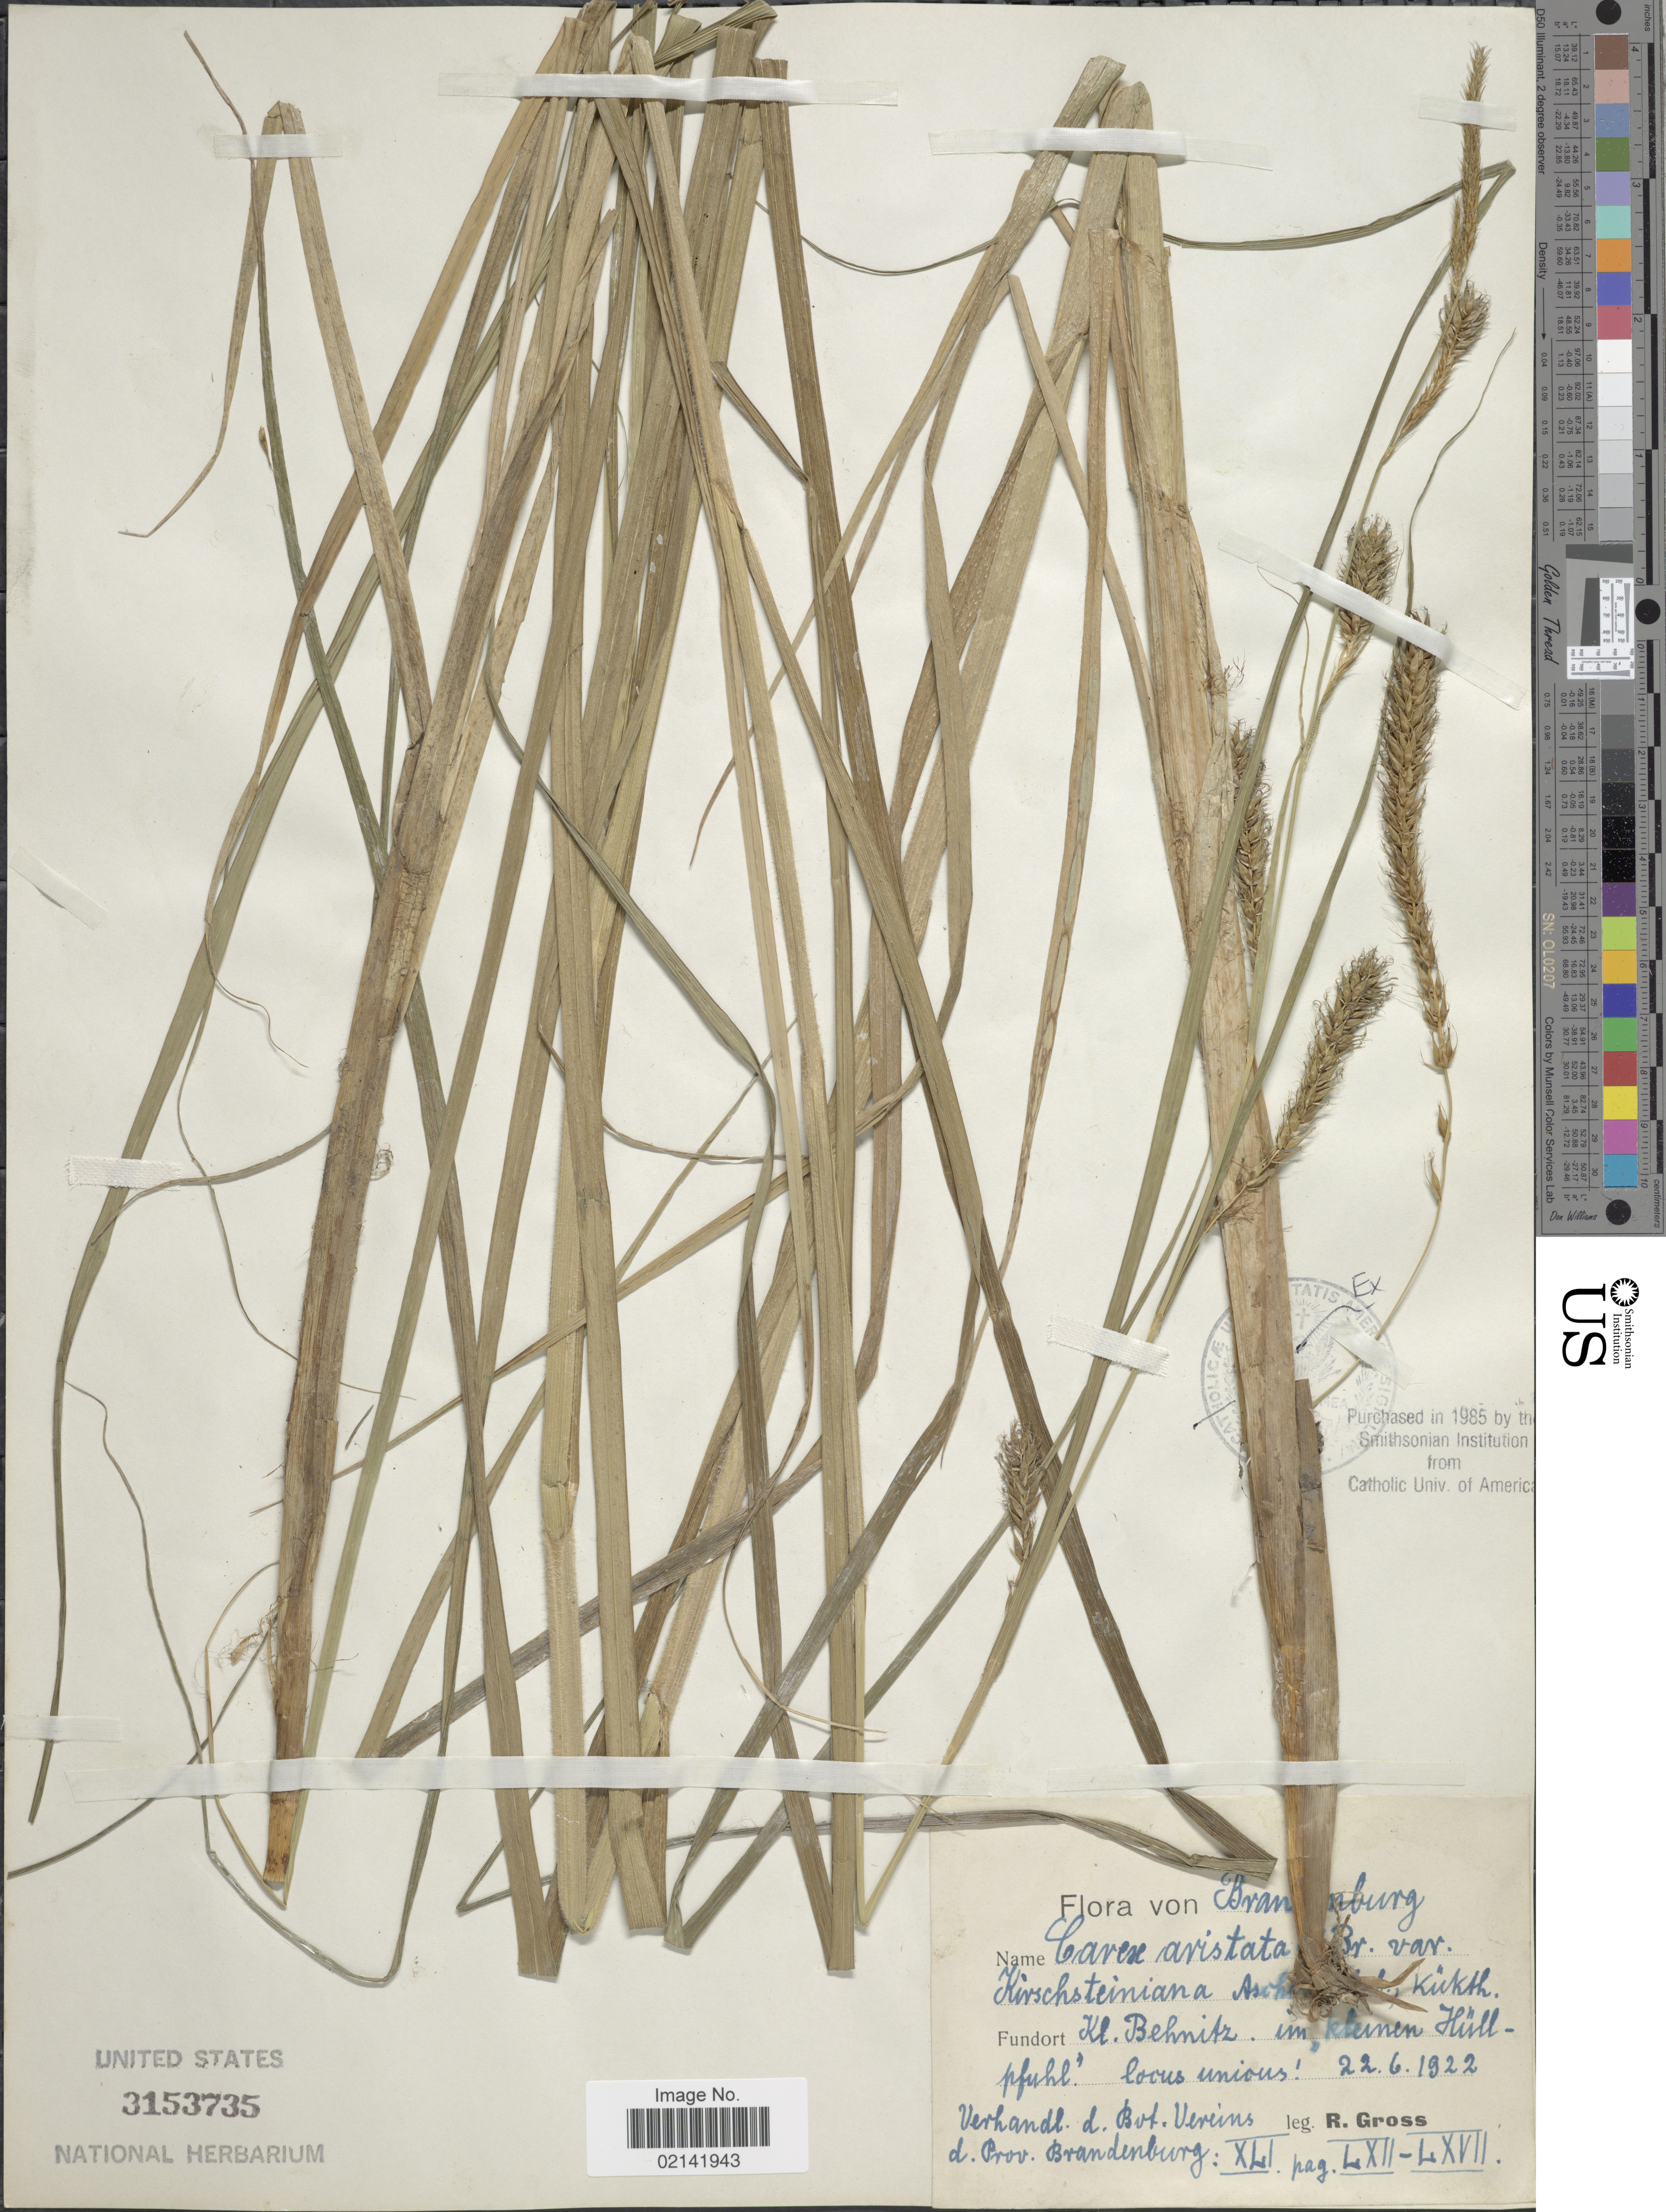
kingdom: Plantae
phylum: Tracheophyta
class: Liliopsida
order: Poales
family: Cyperaceae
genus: Carex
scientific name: Carex atherodes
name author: Spreng.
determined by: Strong, Mark T., (BOT), Smithsonian Institution - National Museum of Natural History (UNITED STATES)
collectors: R. Gross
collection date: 1922-06-22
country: Germany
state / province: Brandenburg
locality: Bran [illegible text]burg. Kl. Behnitz im kleinen Hullpfuhl locus unicus [illegible text] Verhandl. d. Bot. Vereins s Prov. Brandenburg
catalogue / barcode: US 3153735